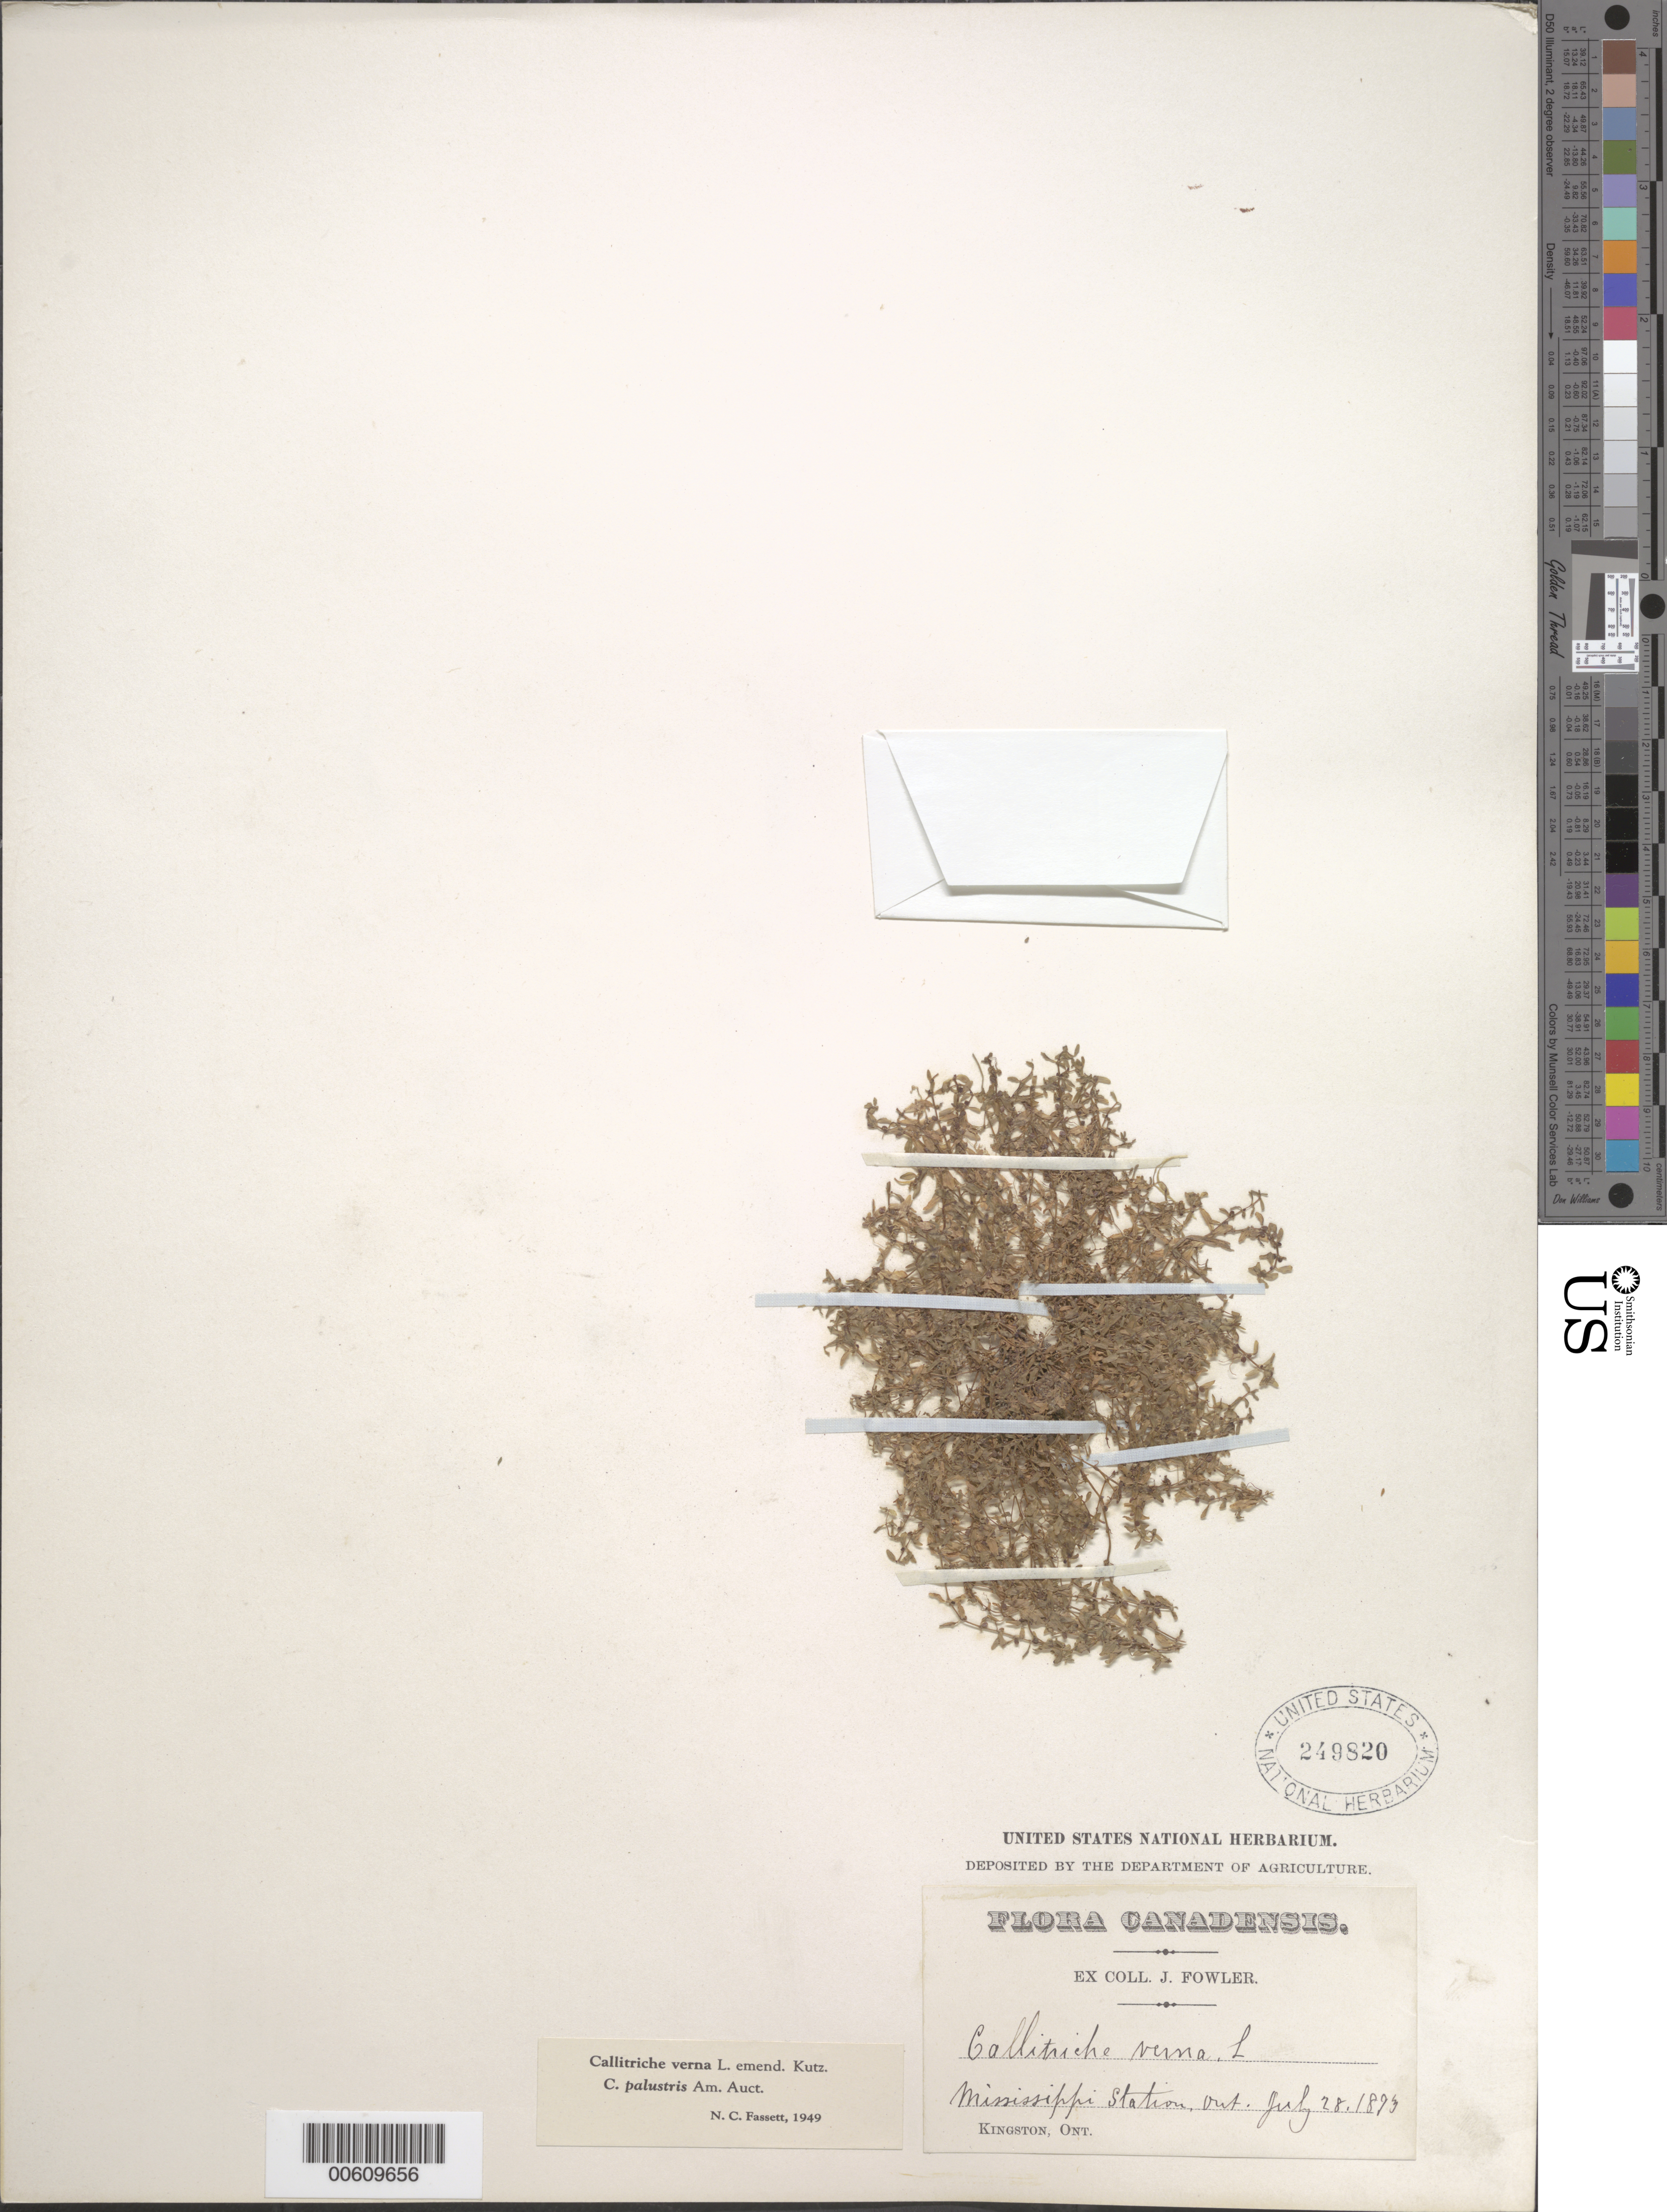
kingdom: Plantae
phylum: Tracheophyta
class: Magnoliopsida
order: Lamiales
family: Plantaginaceae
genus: Callitriche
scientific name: Callitriche verna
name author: L.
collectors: J. P. Fowler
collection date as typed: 28 Jul 1873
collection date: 1873-07-28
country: Canada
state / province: Ontario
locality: Mississippi Station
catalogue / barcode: US 249820